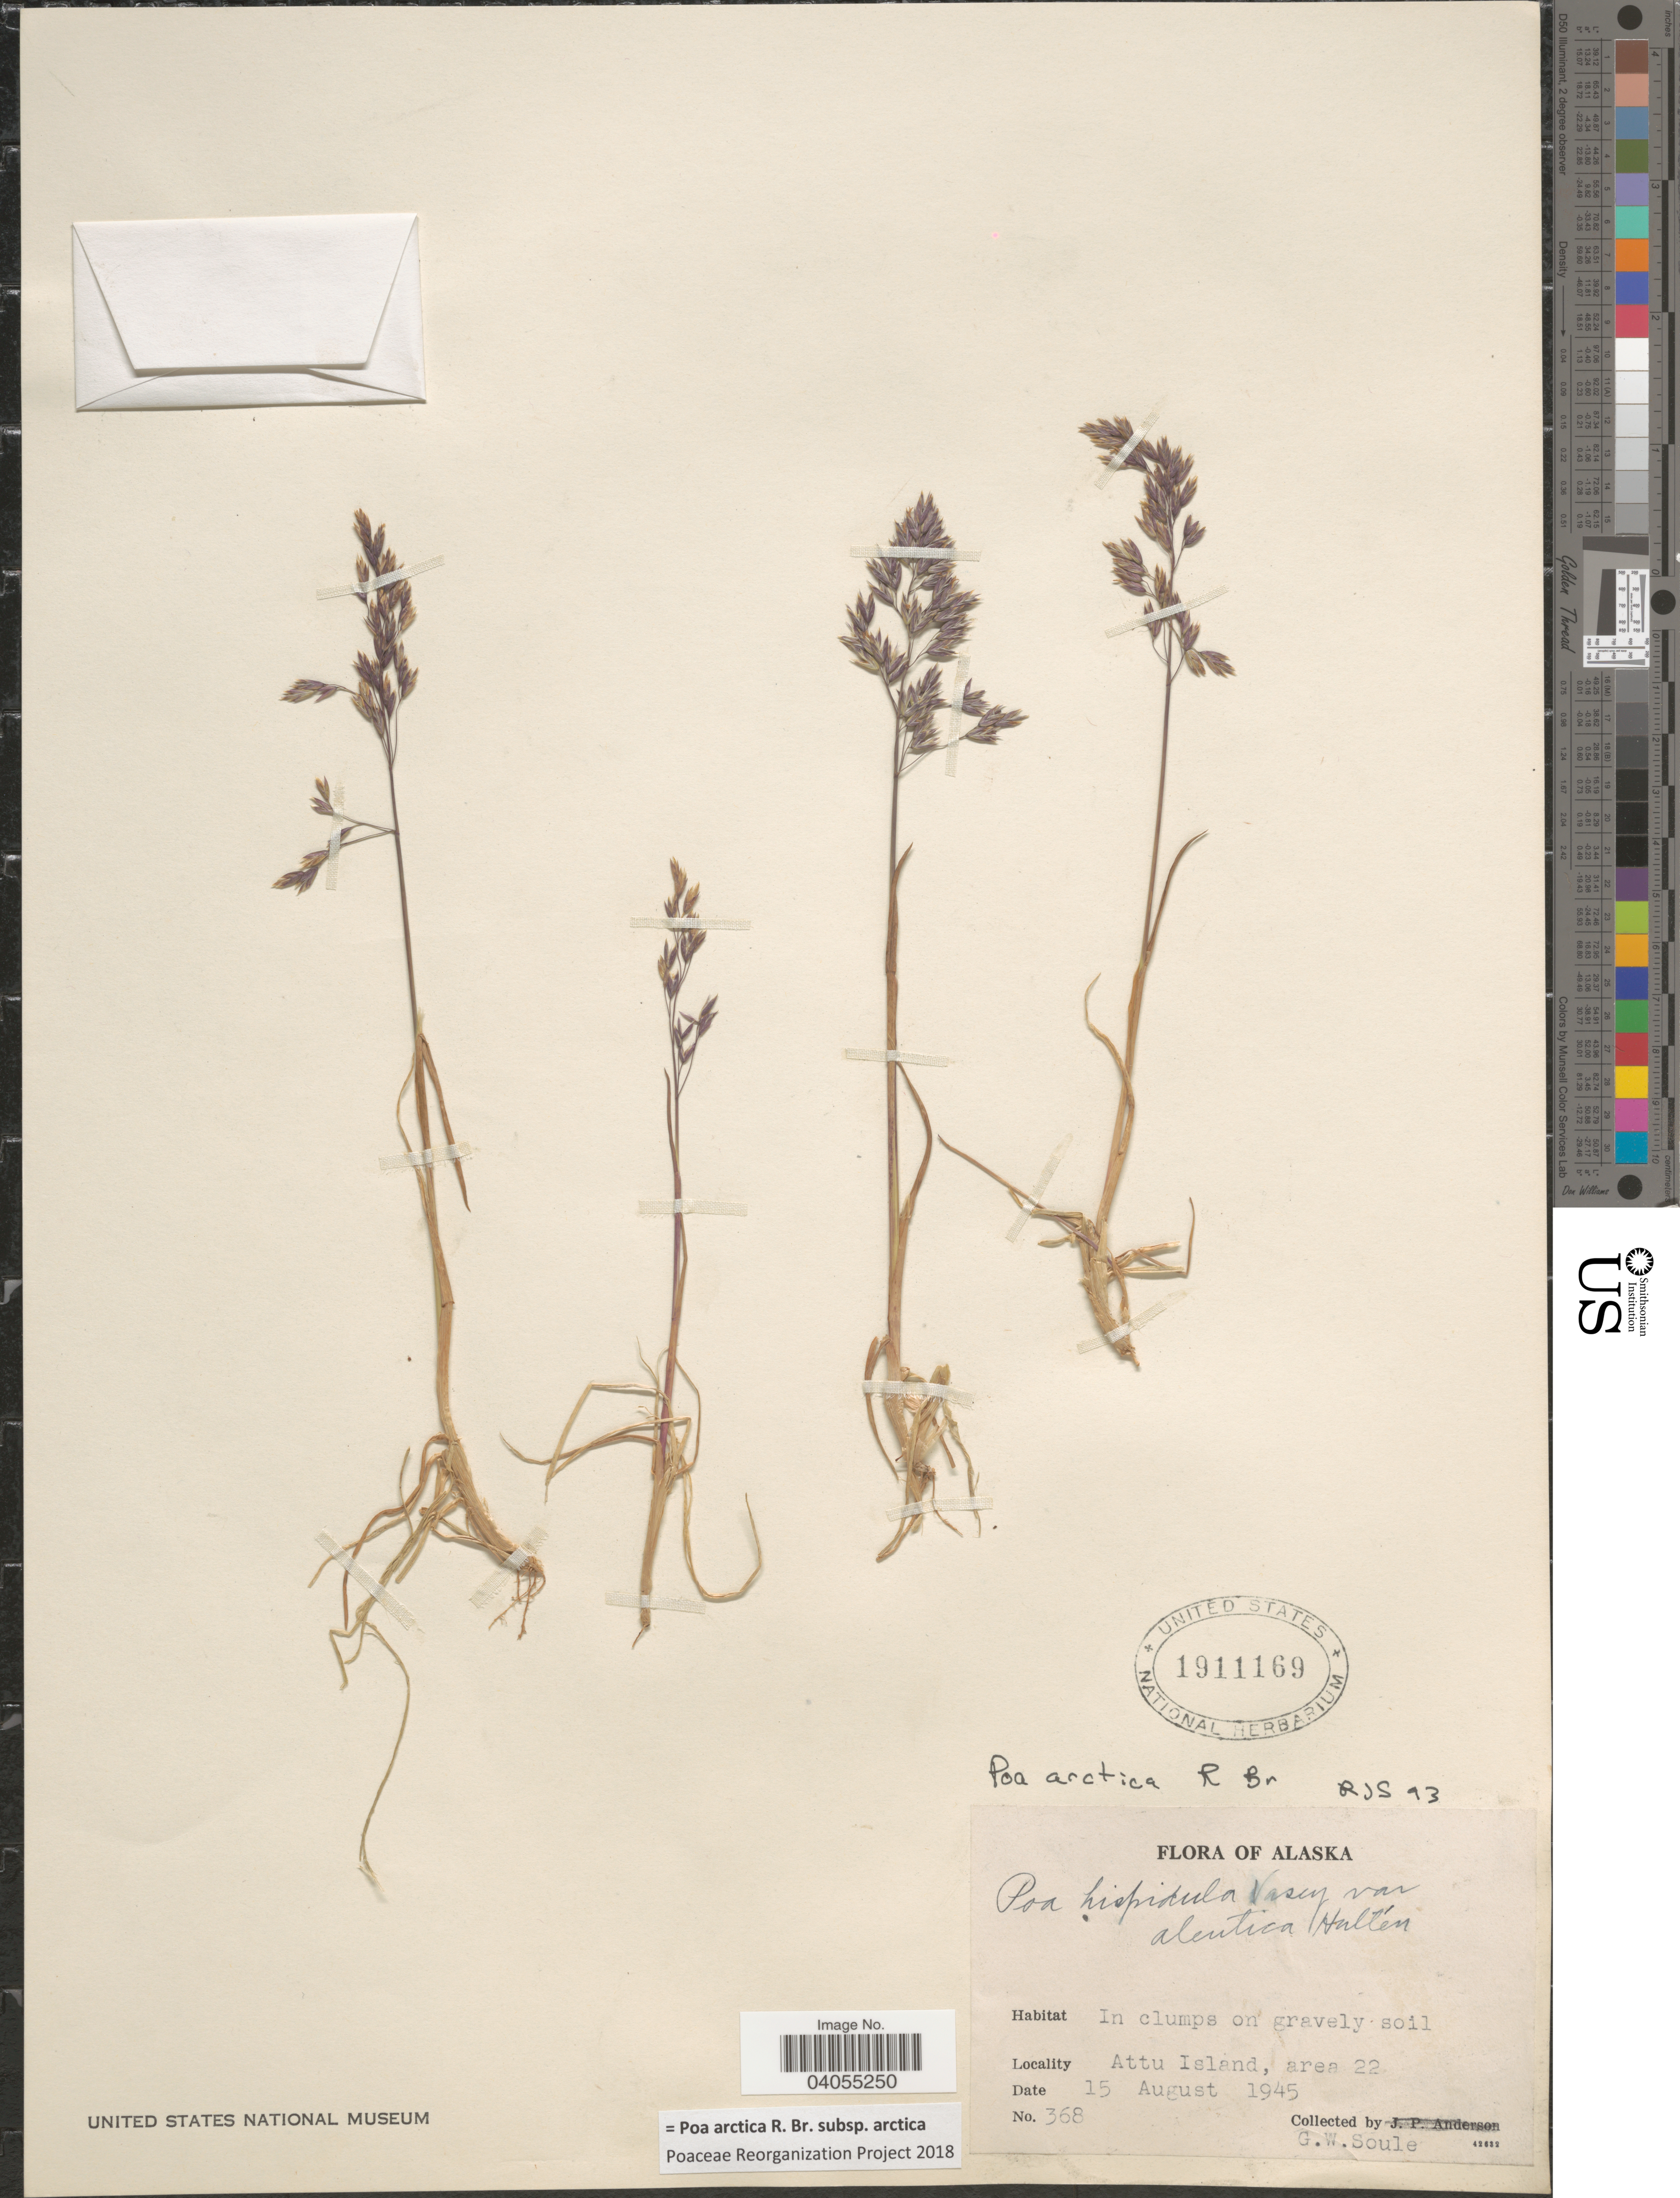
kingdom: Plantae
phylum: Tracheophyta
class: Liliopsida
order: Poales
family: Poaceae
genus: Poa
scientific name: Poa arctica subsp. arctica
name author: R. Br.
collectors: G. Soule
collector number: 368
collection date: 1945-08-15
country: United States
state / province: Alaska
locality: Attu Island, area 22.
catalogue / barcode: US 1911169